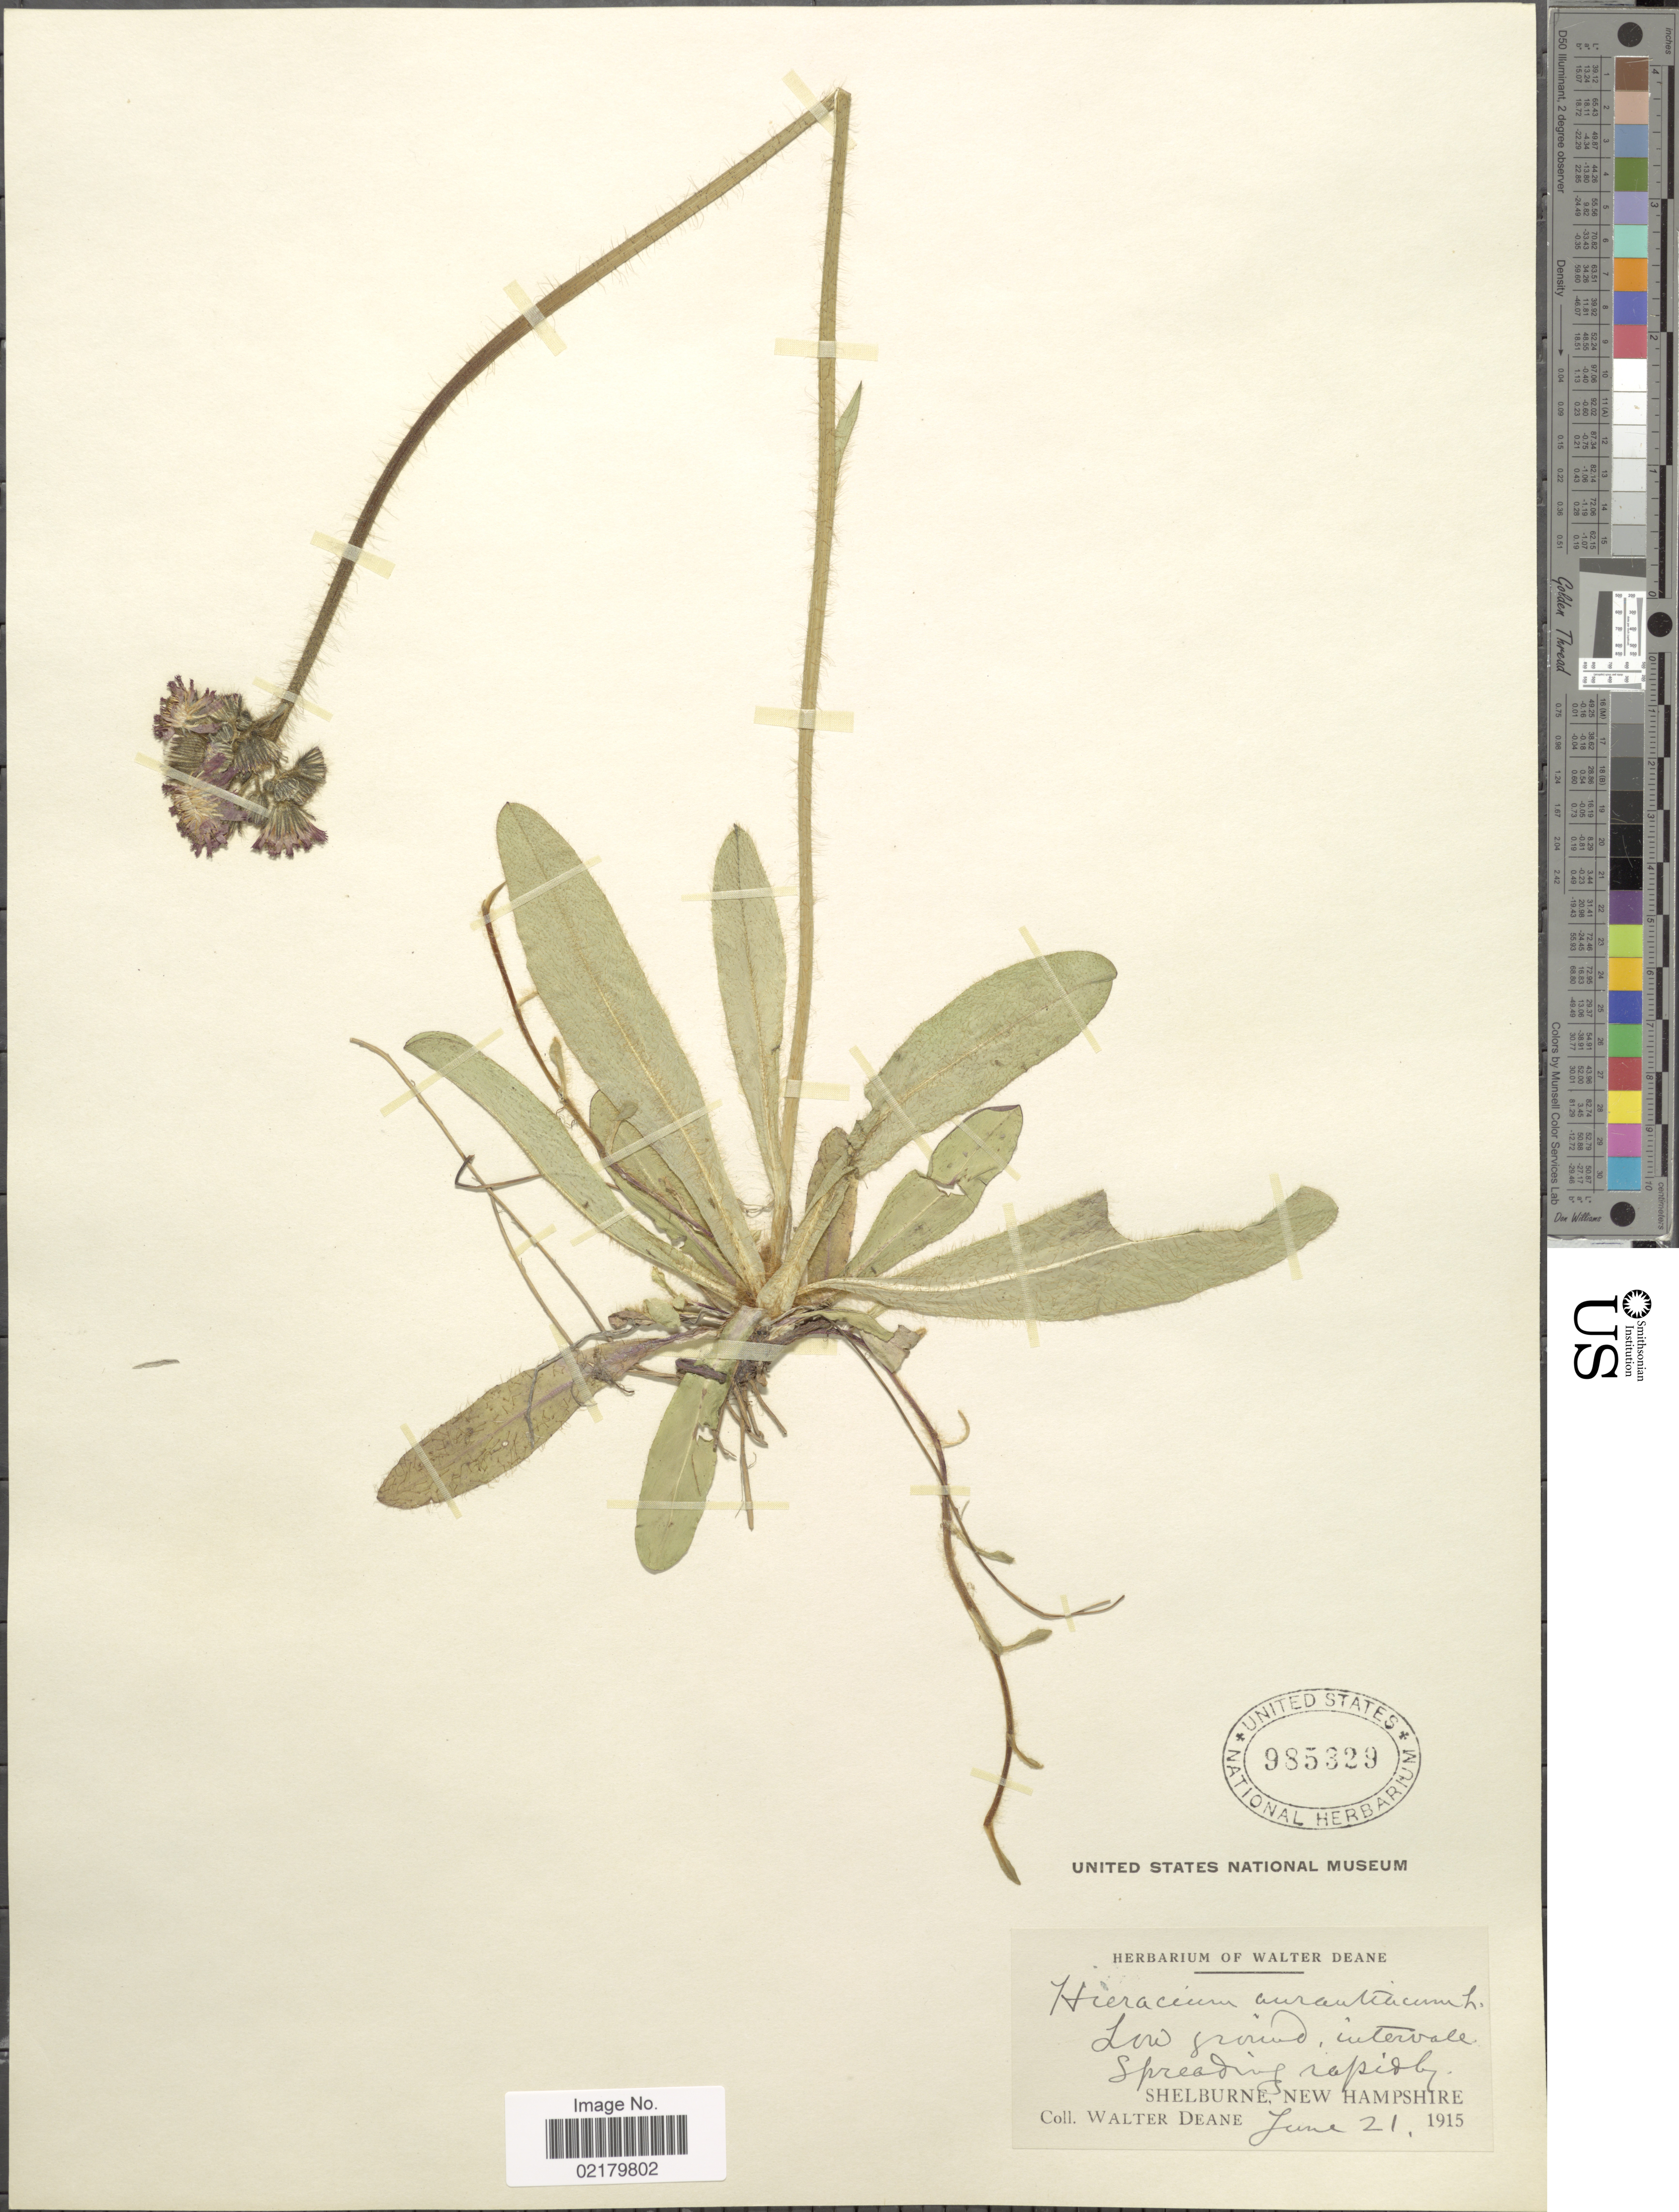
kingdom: Plantae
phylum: Tracheophyta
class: Magnoliopsida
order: Asterales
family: Asteraceae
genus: Pilosella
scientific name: Pilosella aurantiaca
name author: (L.) F.W. Schultz & Sch. Bip.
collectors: W. Deane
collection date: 1915-06-21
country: United States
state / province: New Hampshire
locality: Low ground, intervale spreading rapidly, Shelburne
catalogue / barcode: US 985329